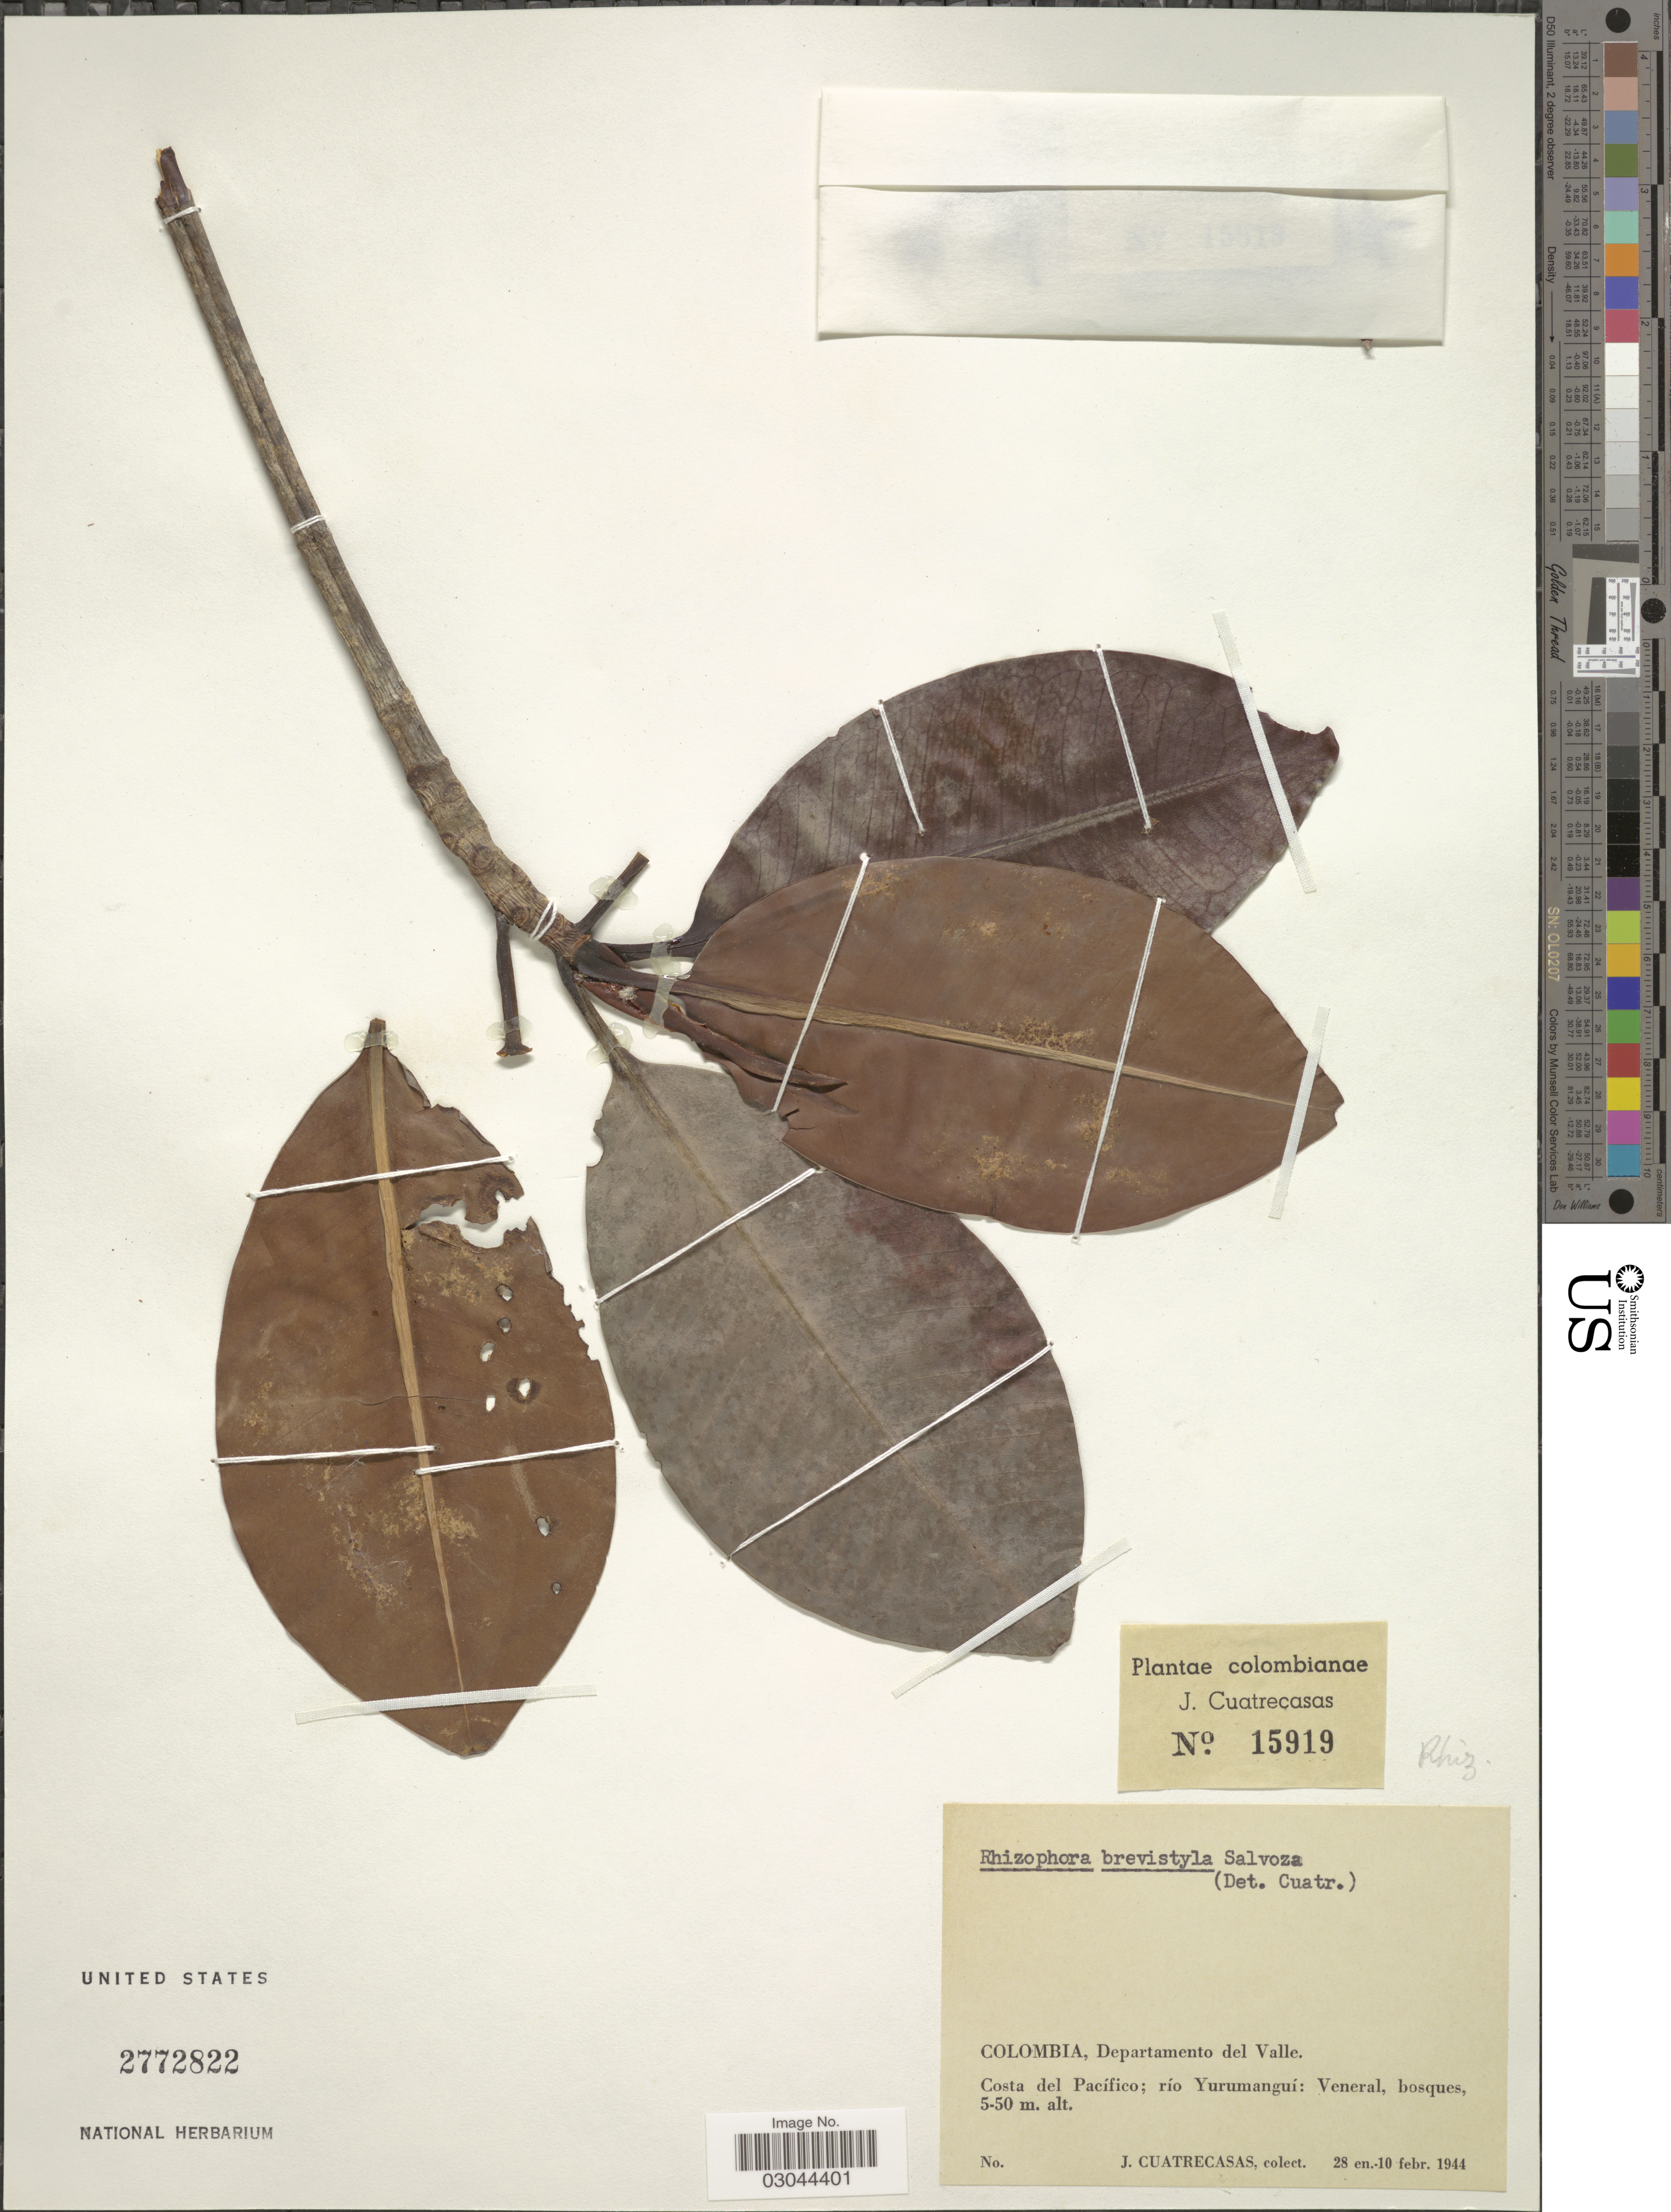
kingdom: Plantae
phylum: Tracheophyta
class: Magnoliopsida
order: Malpighiales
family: Rhizophoraceae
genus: Rhizophora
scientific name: Rhizophora x brevistyla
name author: Salvoza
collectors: J. Cuatrecasas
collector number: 15919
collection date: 1944-01-28/1944-02-10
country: Colombia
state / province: Valle del Cauca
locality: Departamento del Valle. Costa del Pacífico; río Yurumanguí: Veneral.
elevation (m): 5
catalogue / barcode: US 2772822